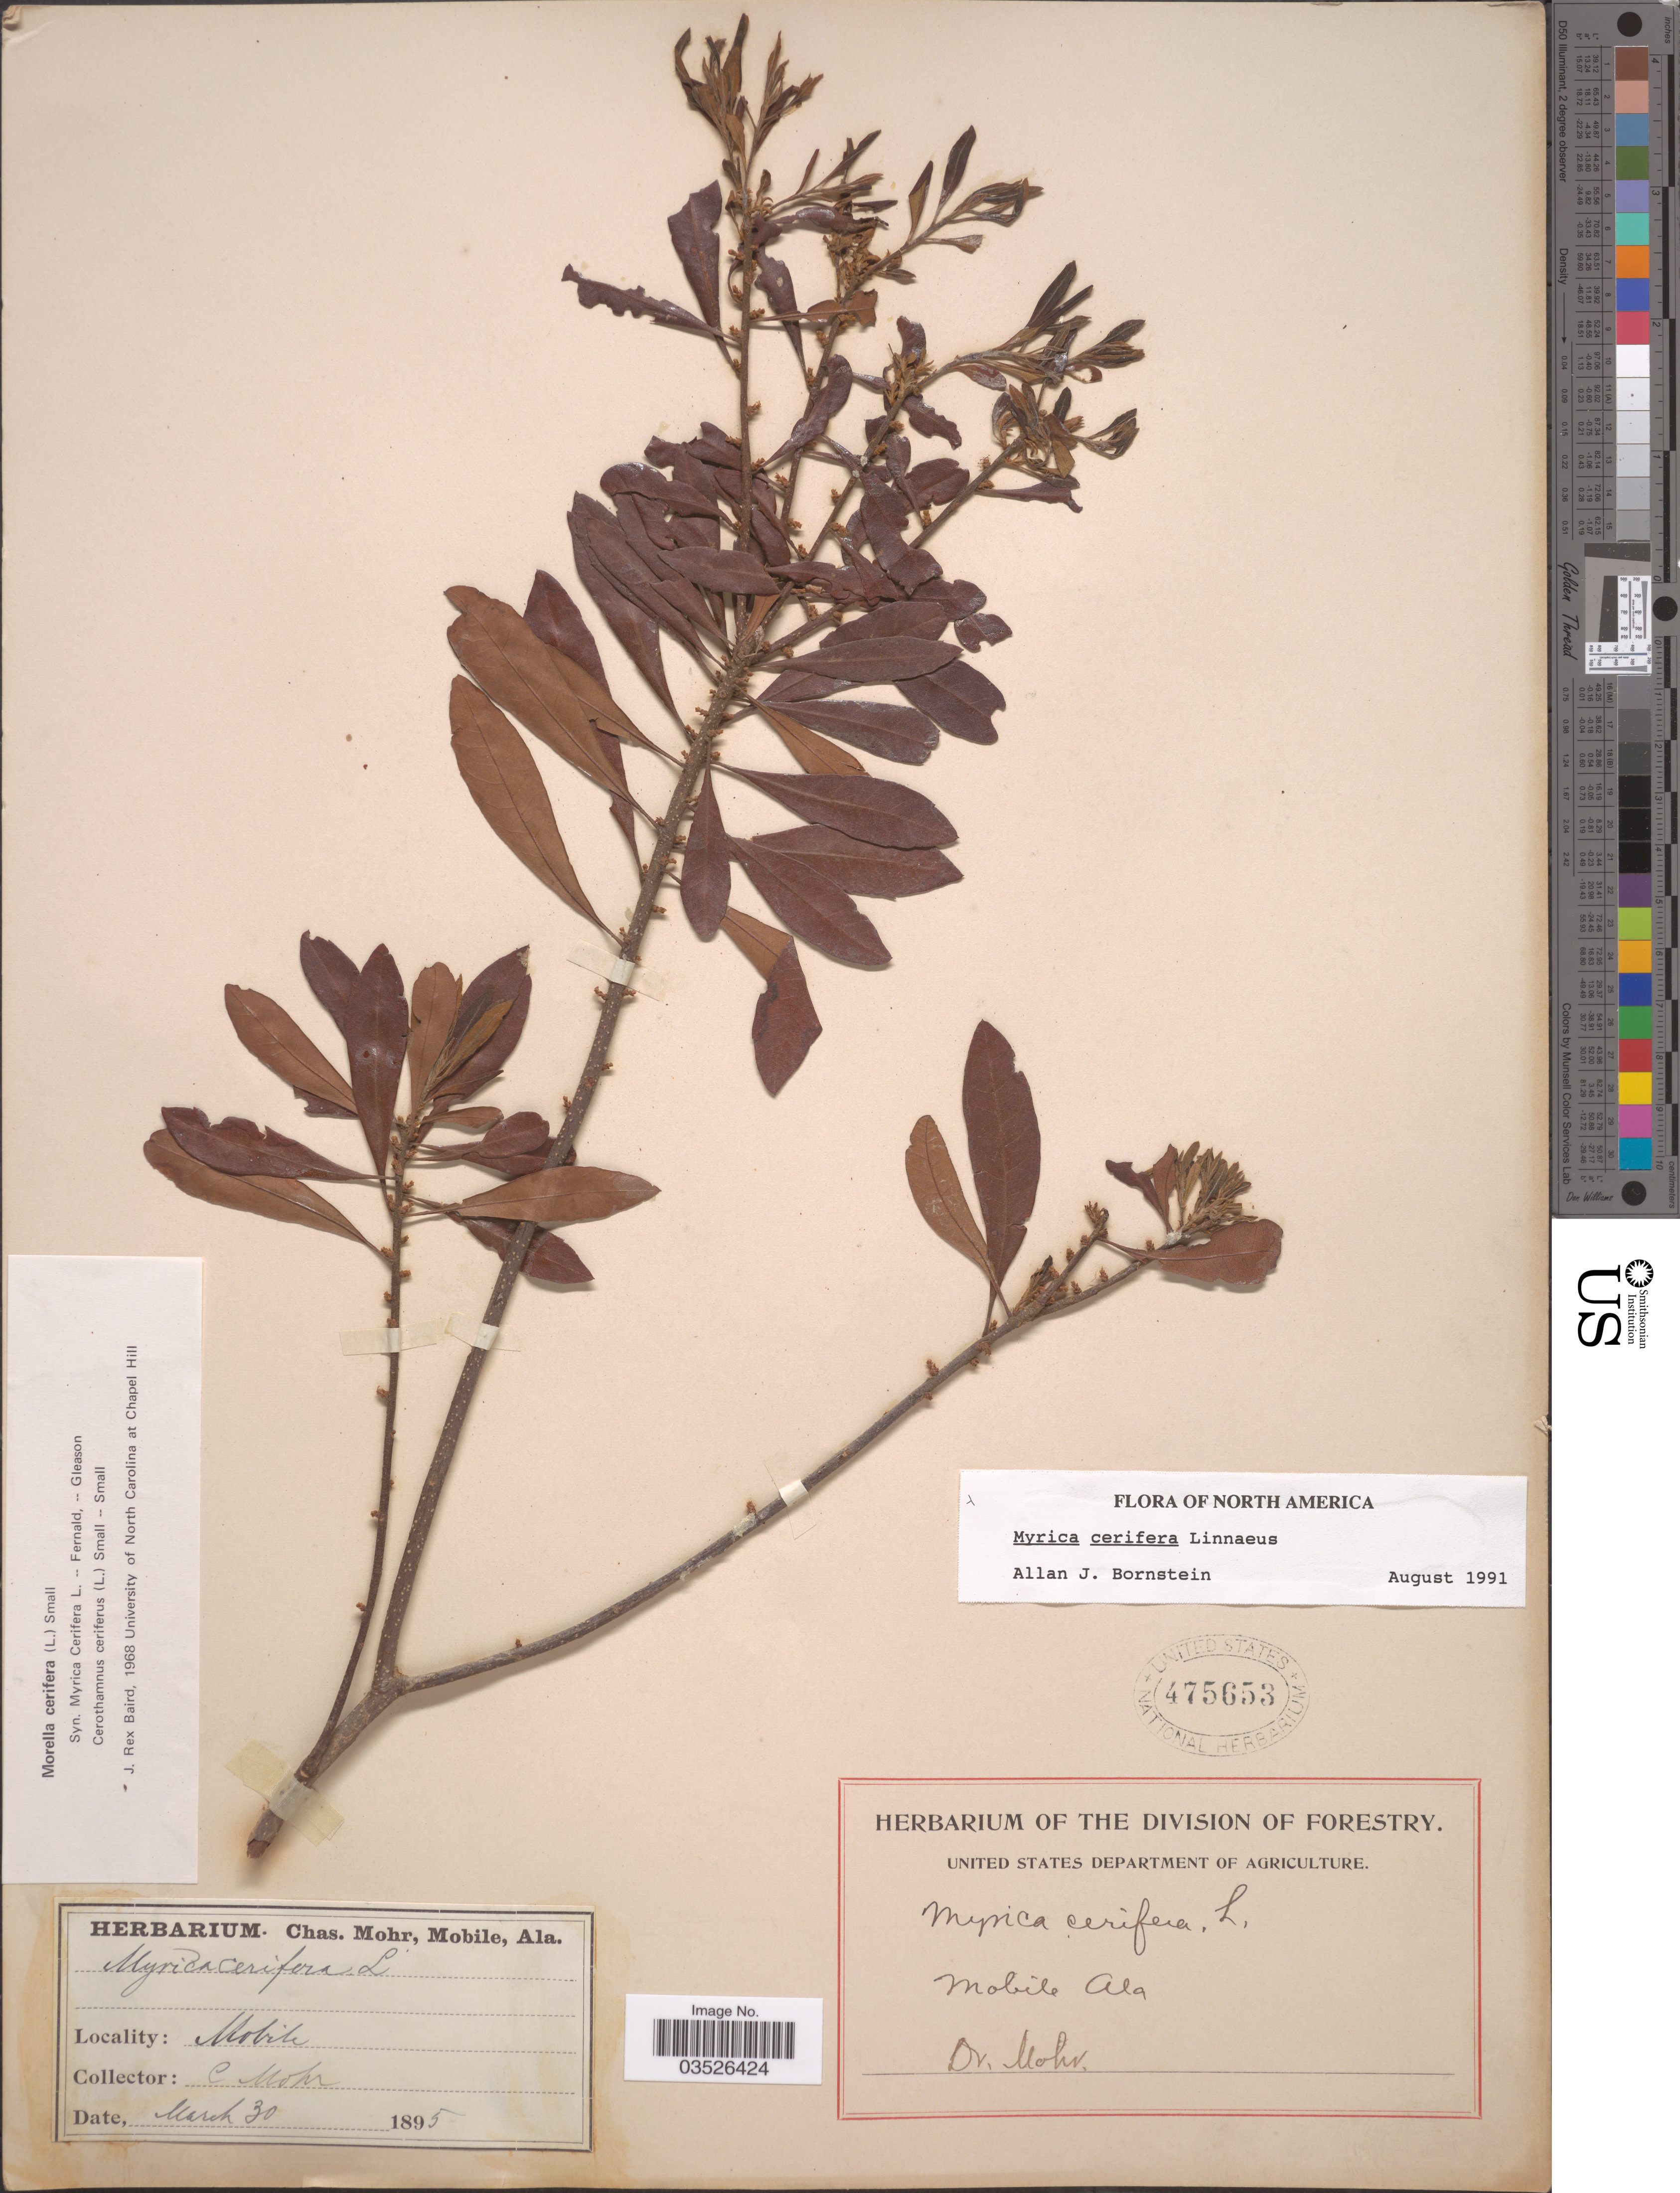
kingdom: Plantae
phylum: Tracheophyta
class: Magnoliopsida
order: Fagales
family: Myricaceae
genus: Morella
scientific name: Morella cerifera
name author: (L.) Small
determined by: Baird, James Rex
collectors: Mohr, C. T. (herbarium)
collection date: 1895-03-30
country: United States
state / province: Alabama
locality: Mobile.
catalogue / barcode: US 475653